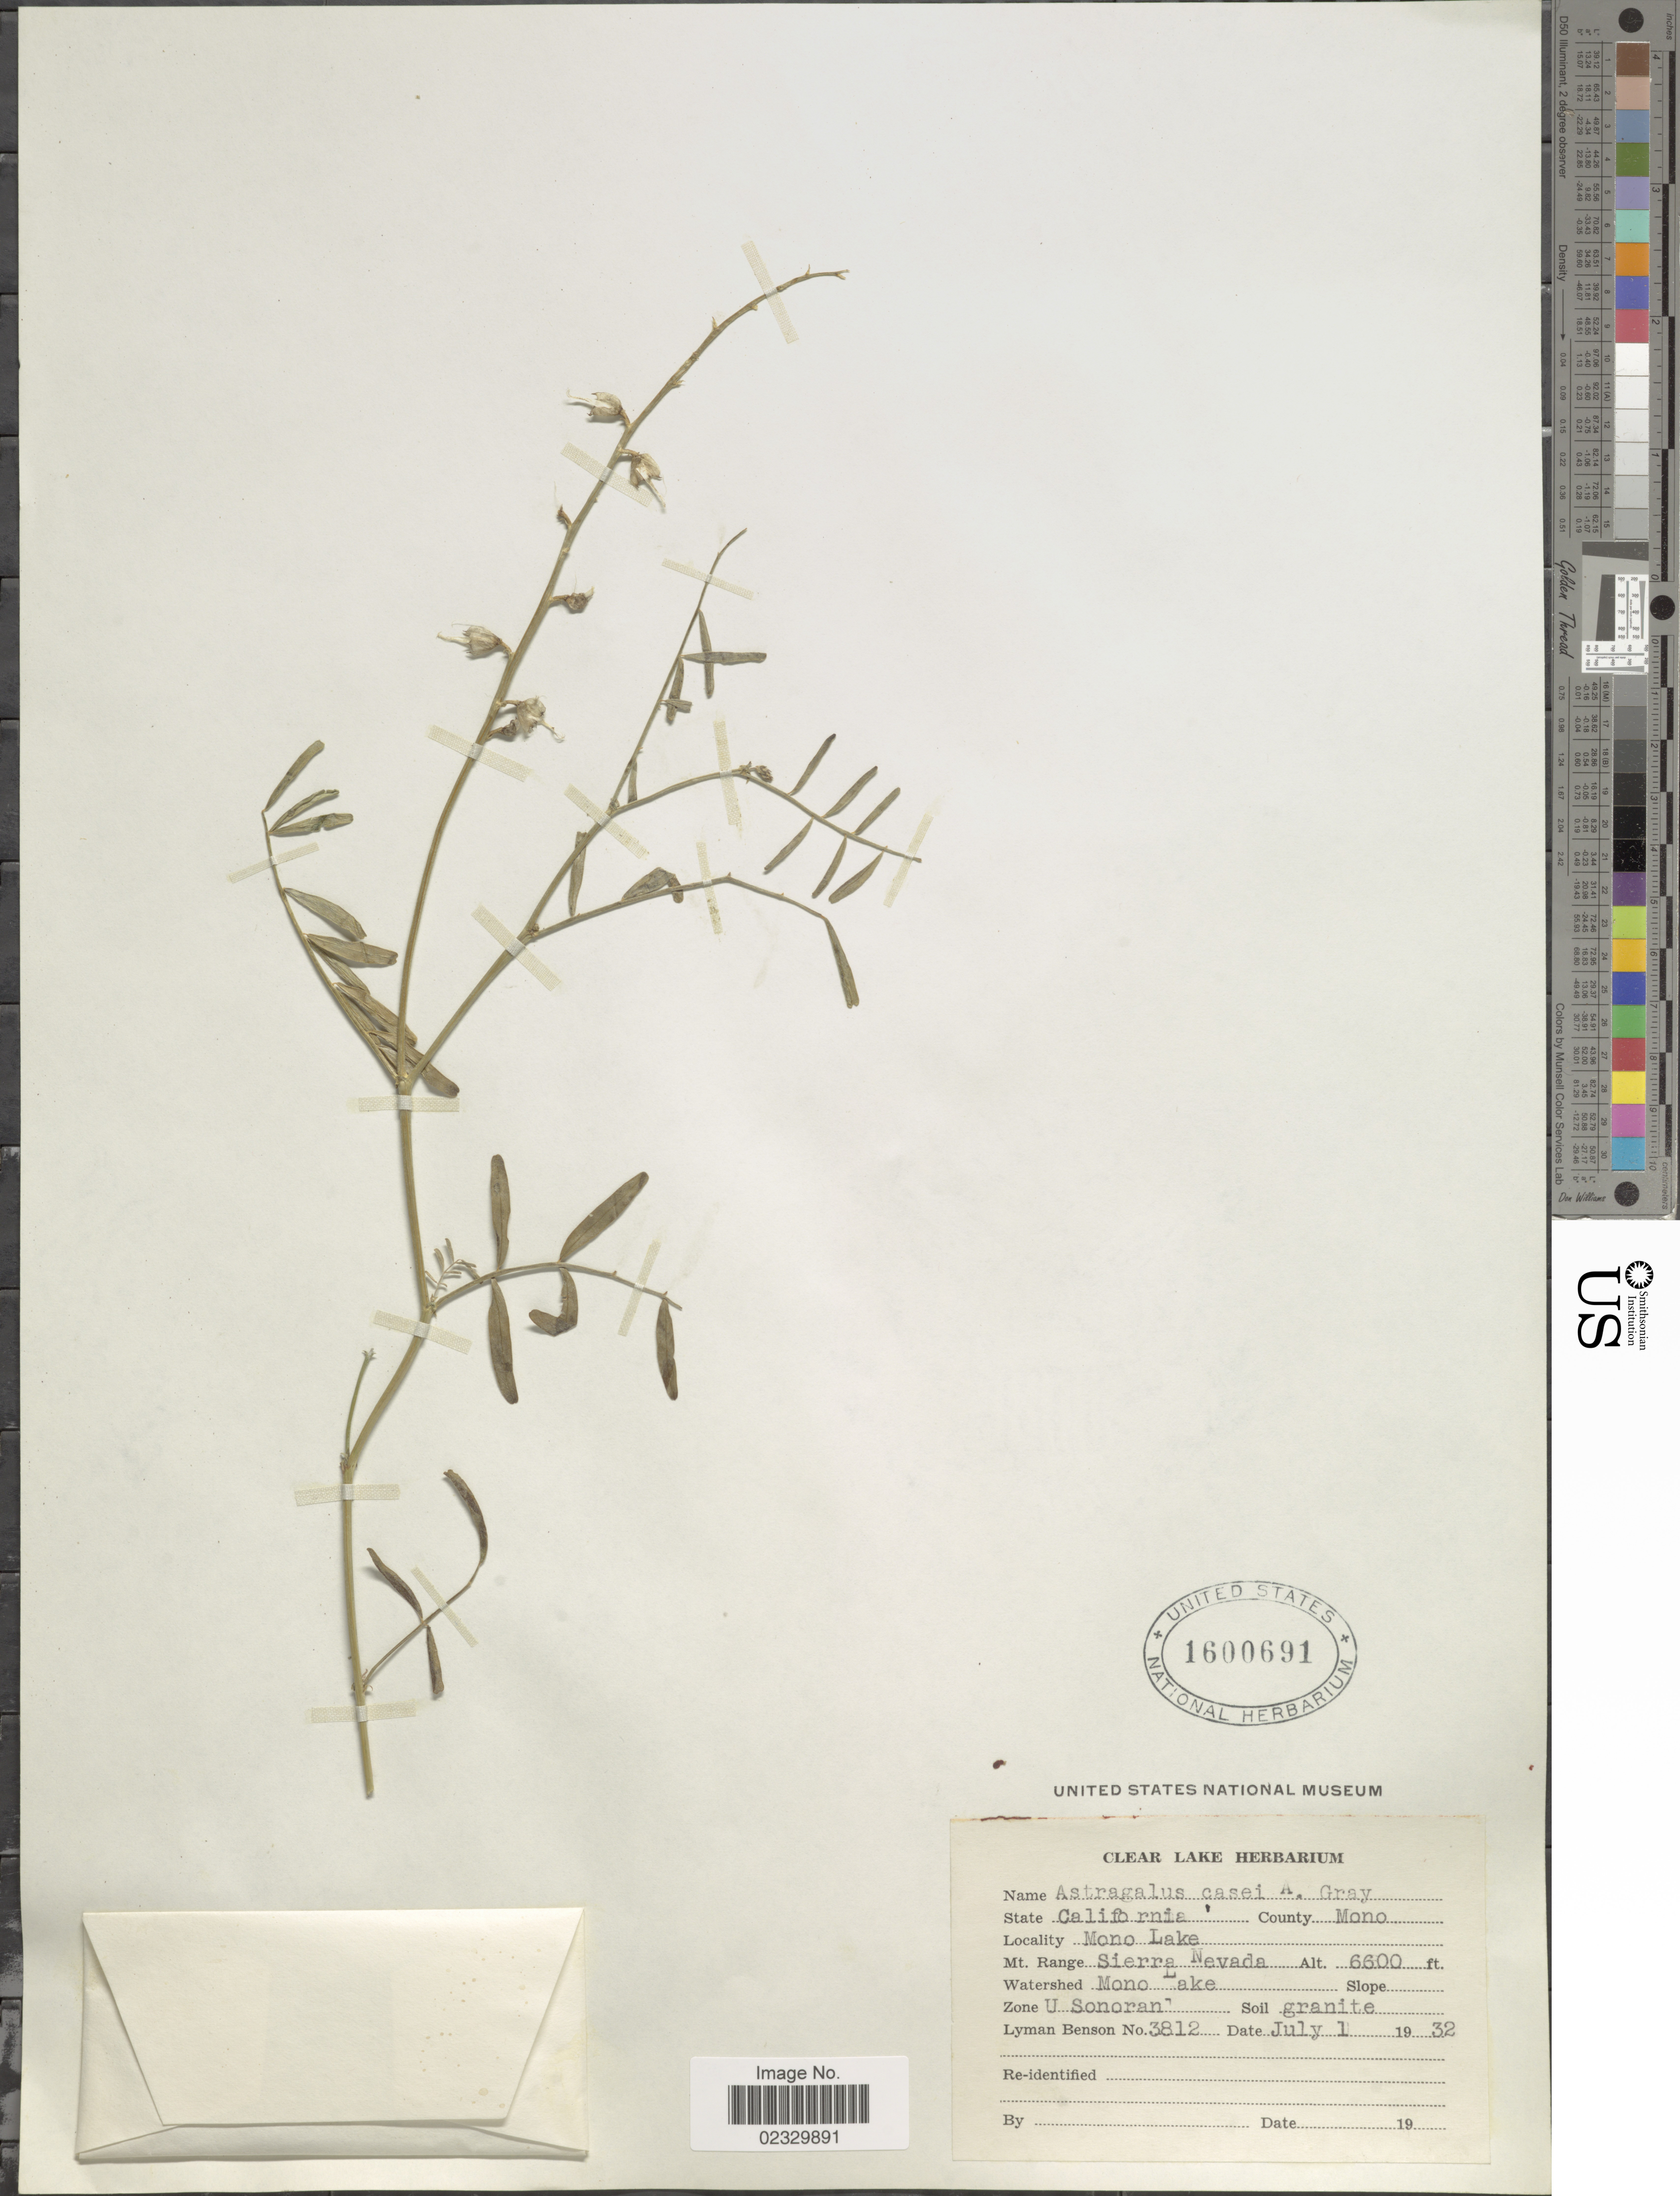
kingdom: Plantae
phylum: Tracheophyta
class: Magnoliopsida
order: Fabales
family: Fabaceae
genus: Astragalus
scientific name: Astragalus casei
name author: A. Gray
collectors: L. D. Benson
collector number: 3812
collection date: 1932-07-01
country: United States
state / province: California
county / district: Mono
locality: County Mono, Mono Lake. Mt. Range Sierra Nevada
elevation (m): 2012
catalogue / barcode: US 1600691